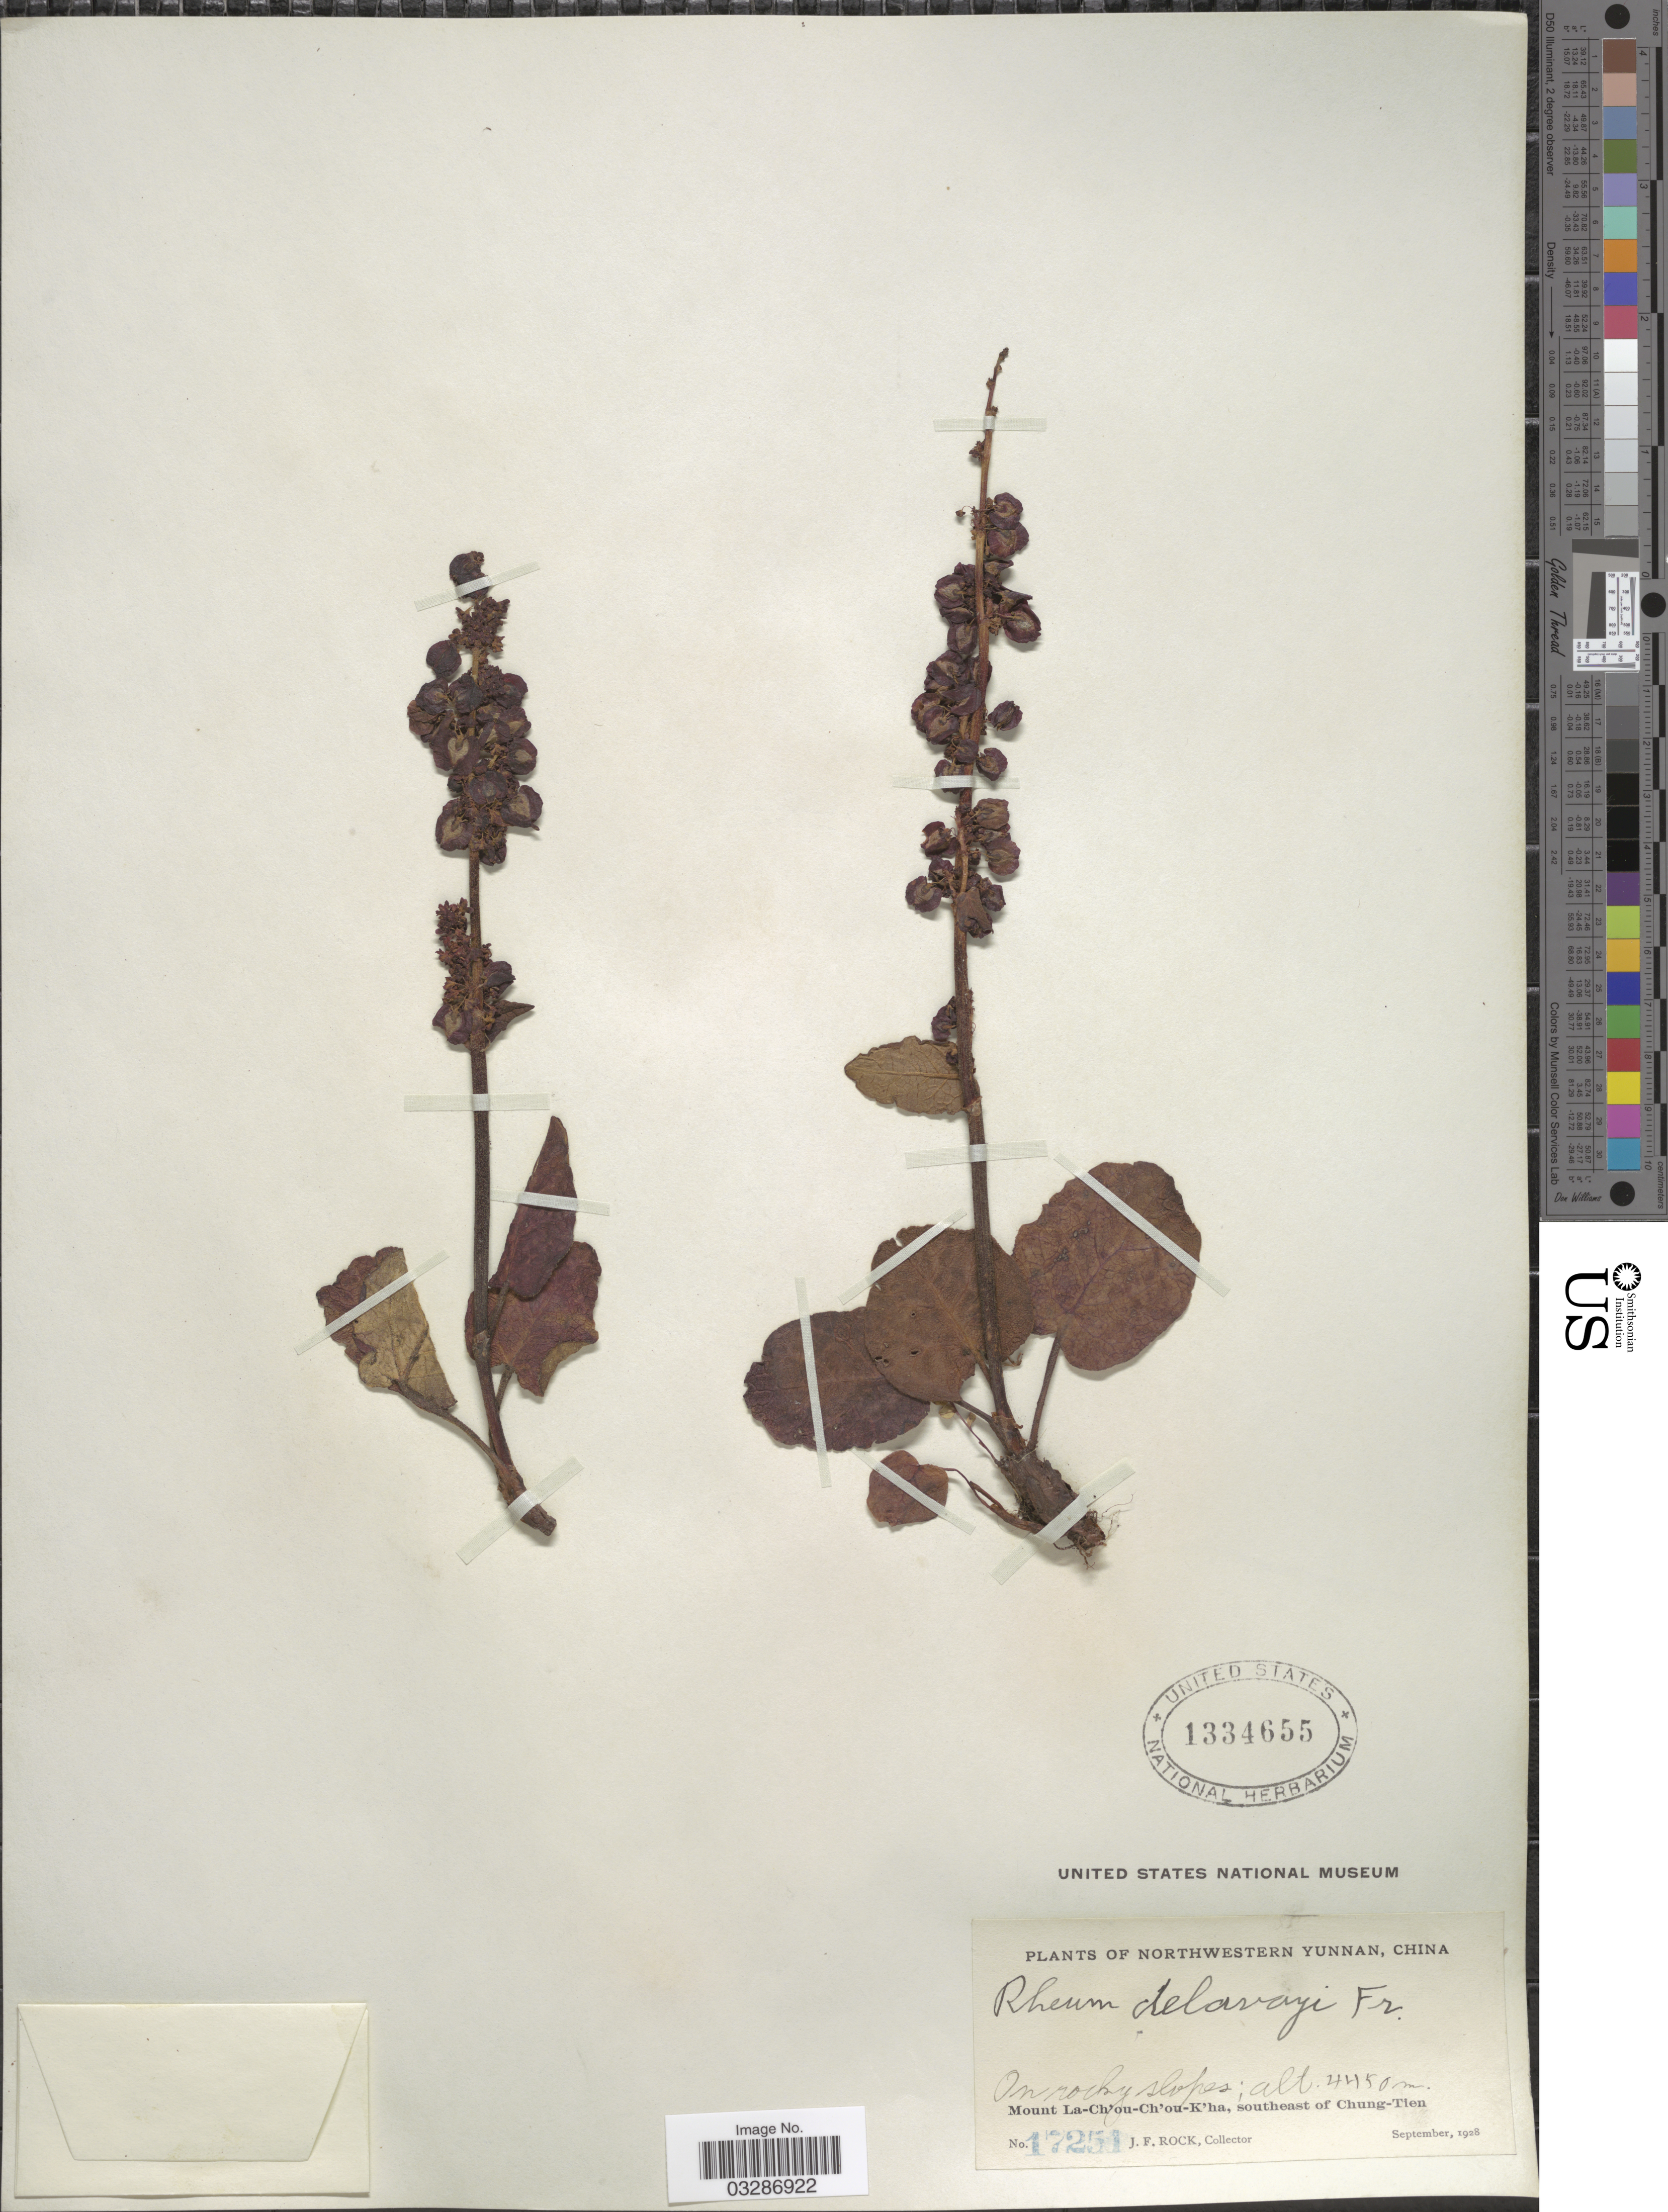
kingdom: Plantae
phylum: Tracheophyta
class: Magnoliopsida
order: Caryophyllales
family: Polygonaceae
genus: Rheum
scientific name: Rheum delavayi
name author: Franch.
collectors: J. Rock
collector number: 17251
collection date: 1928-09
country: China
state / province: Yunnan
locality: Northwestern Yunnan. Mount La-Ch'ou-Ch'ou-K'ha, southeast of Chung-Tien.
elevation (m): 4450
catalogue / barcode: US 1334655